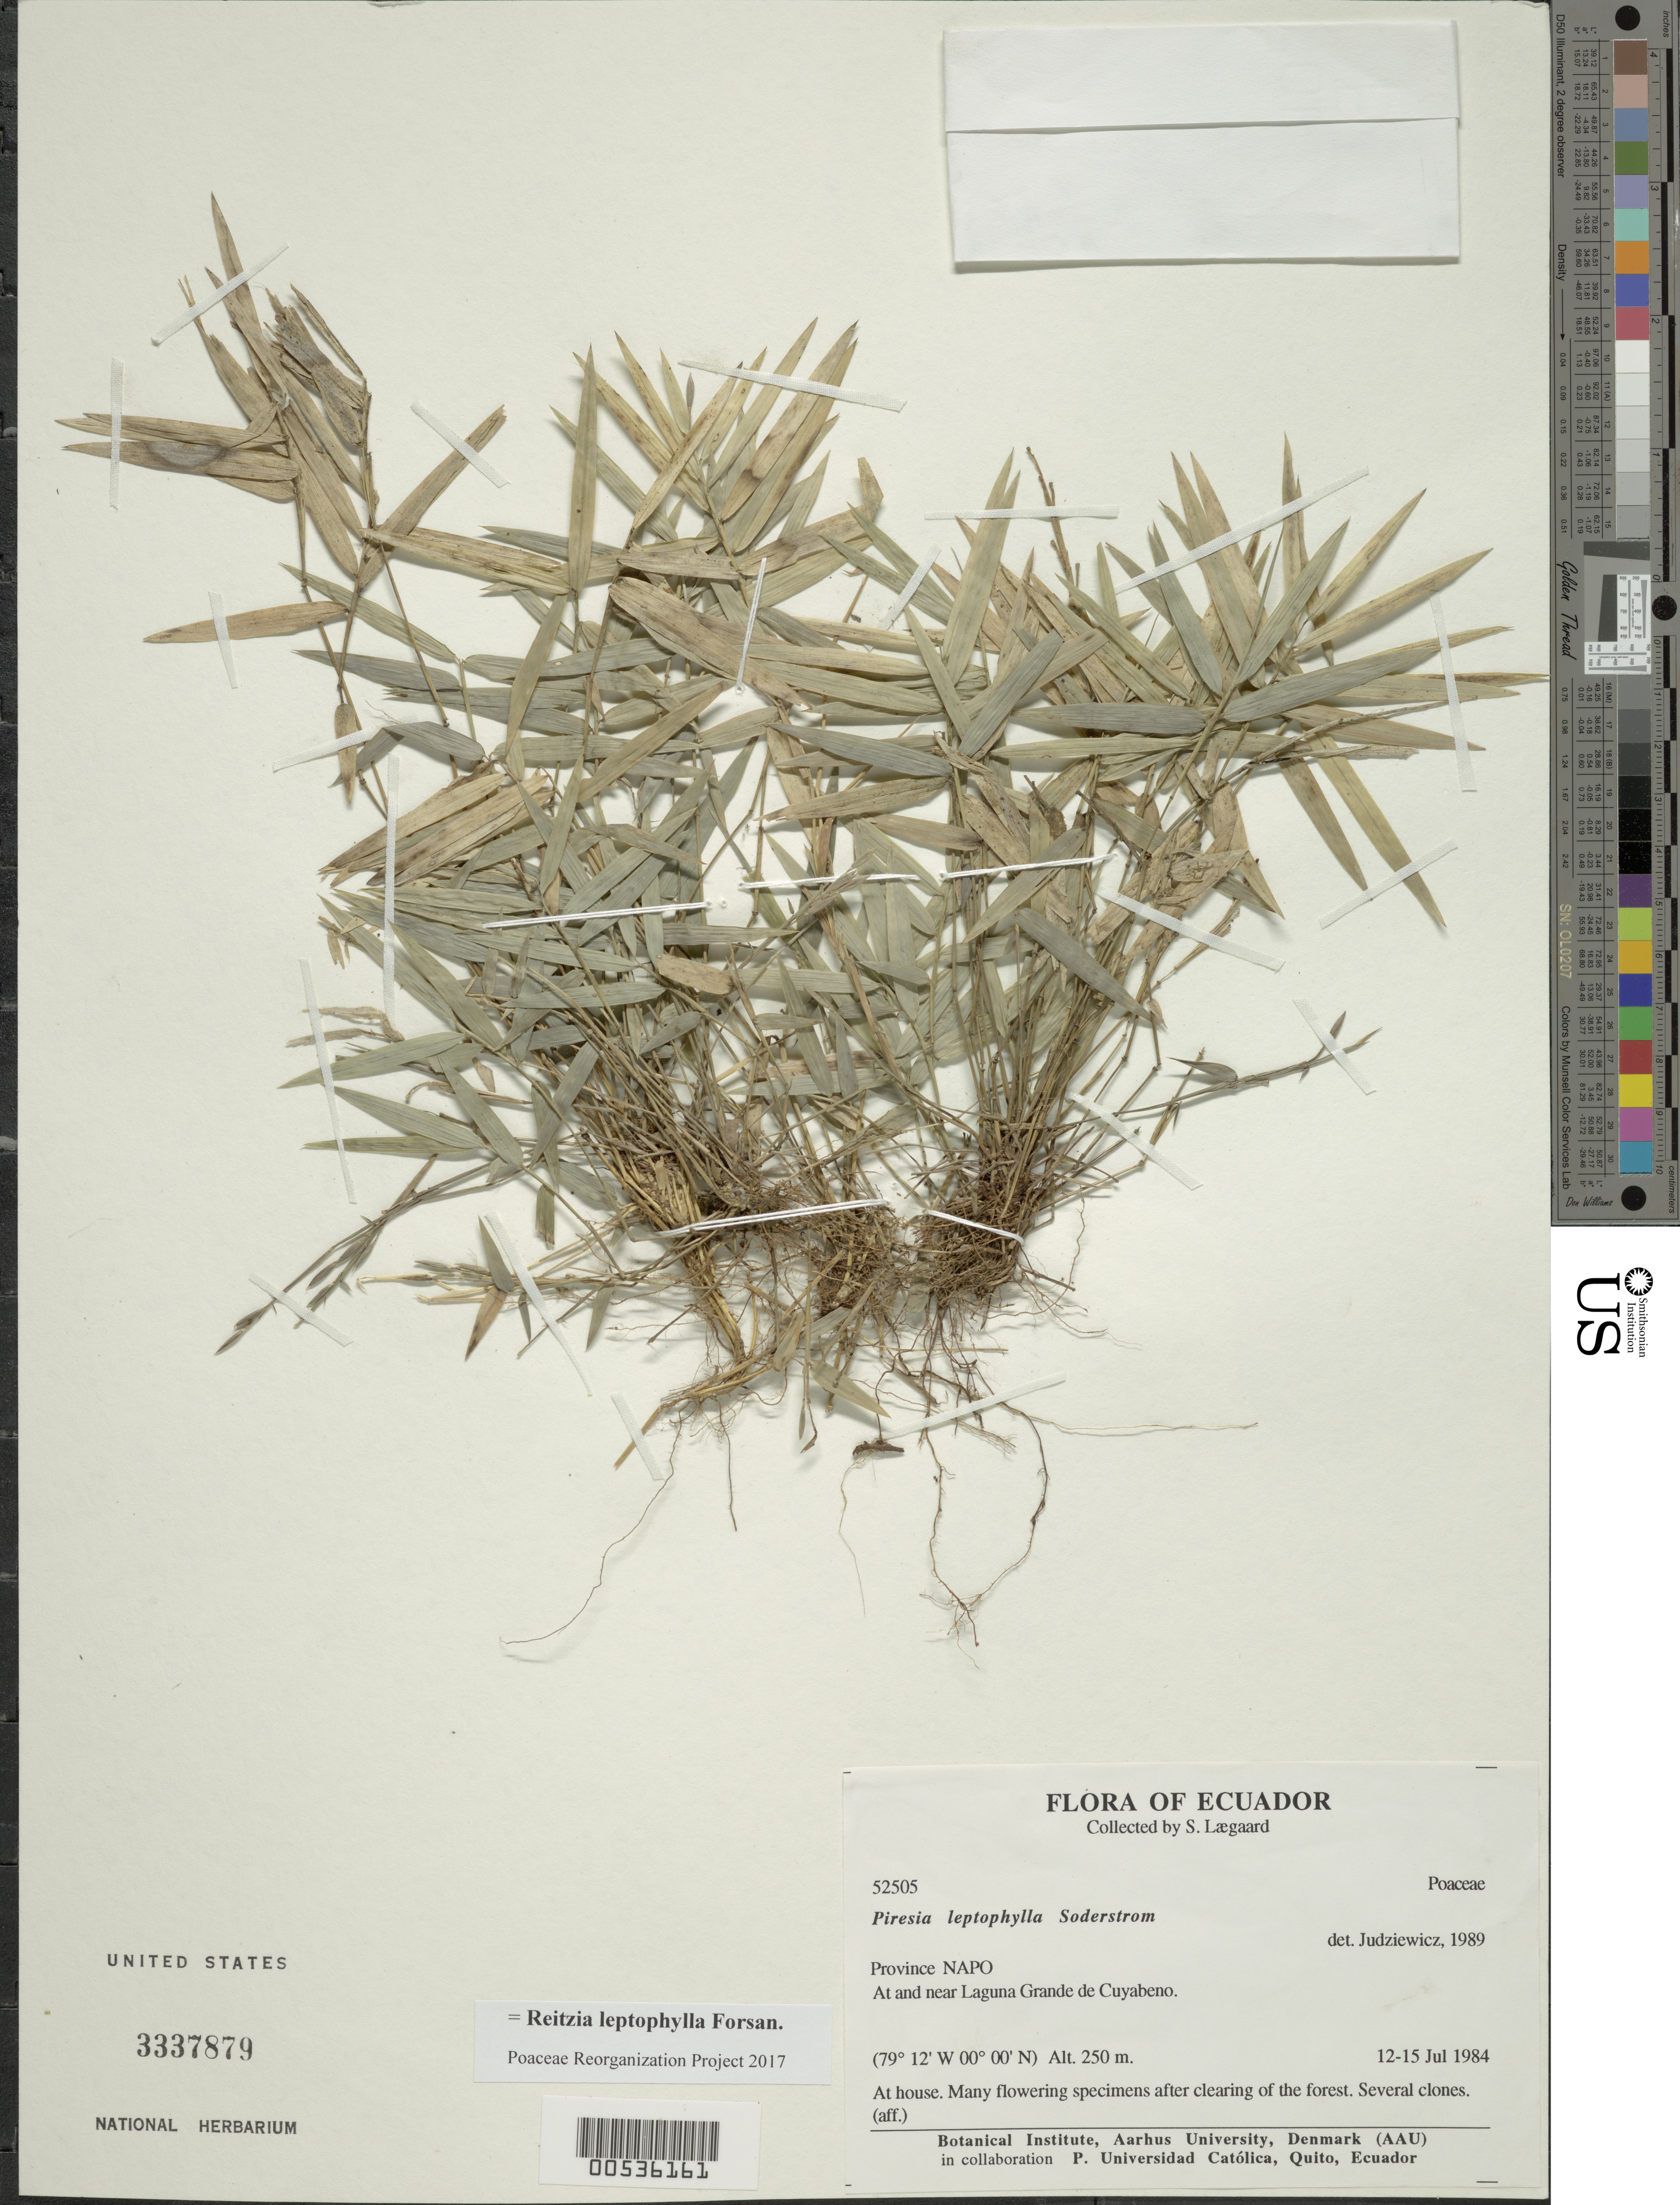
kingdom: Plantae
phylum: Tracheophyta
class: Liliopsida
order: Poales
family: Poaceae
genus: Reitzia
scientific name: Reitzia leptophylla ined. 2019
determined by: Poaceae Reorganization Project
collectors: S. Lægaard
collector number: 52505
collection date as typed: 12 Jul 1984 to 15 Jul 1984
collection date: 1984-07-12/1984-07-15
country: Ecuador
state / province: Napo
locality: Near Laguna Grande de cuyabeno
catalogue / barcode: US 3337879